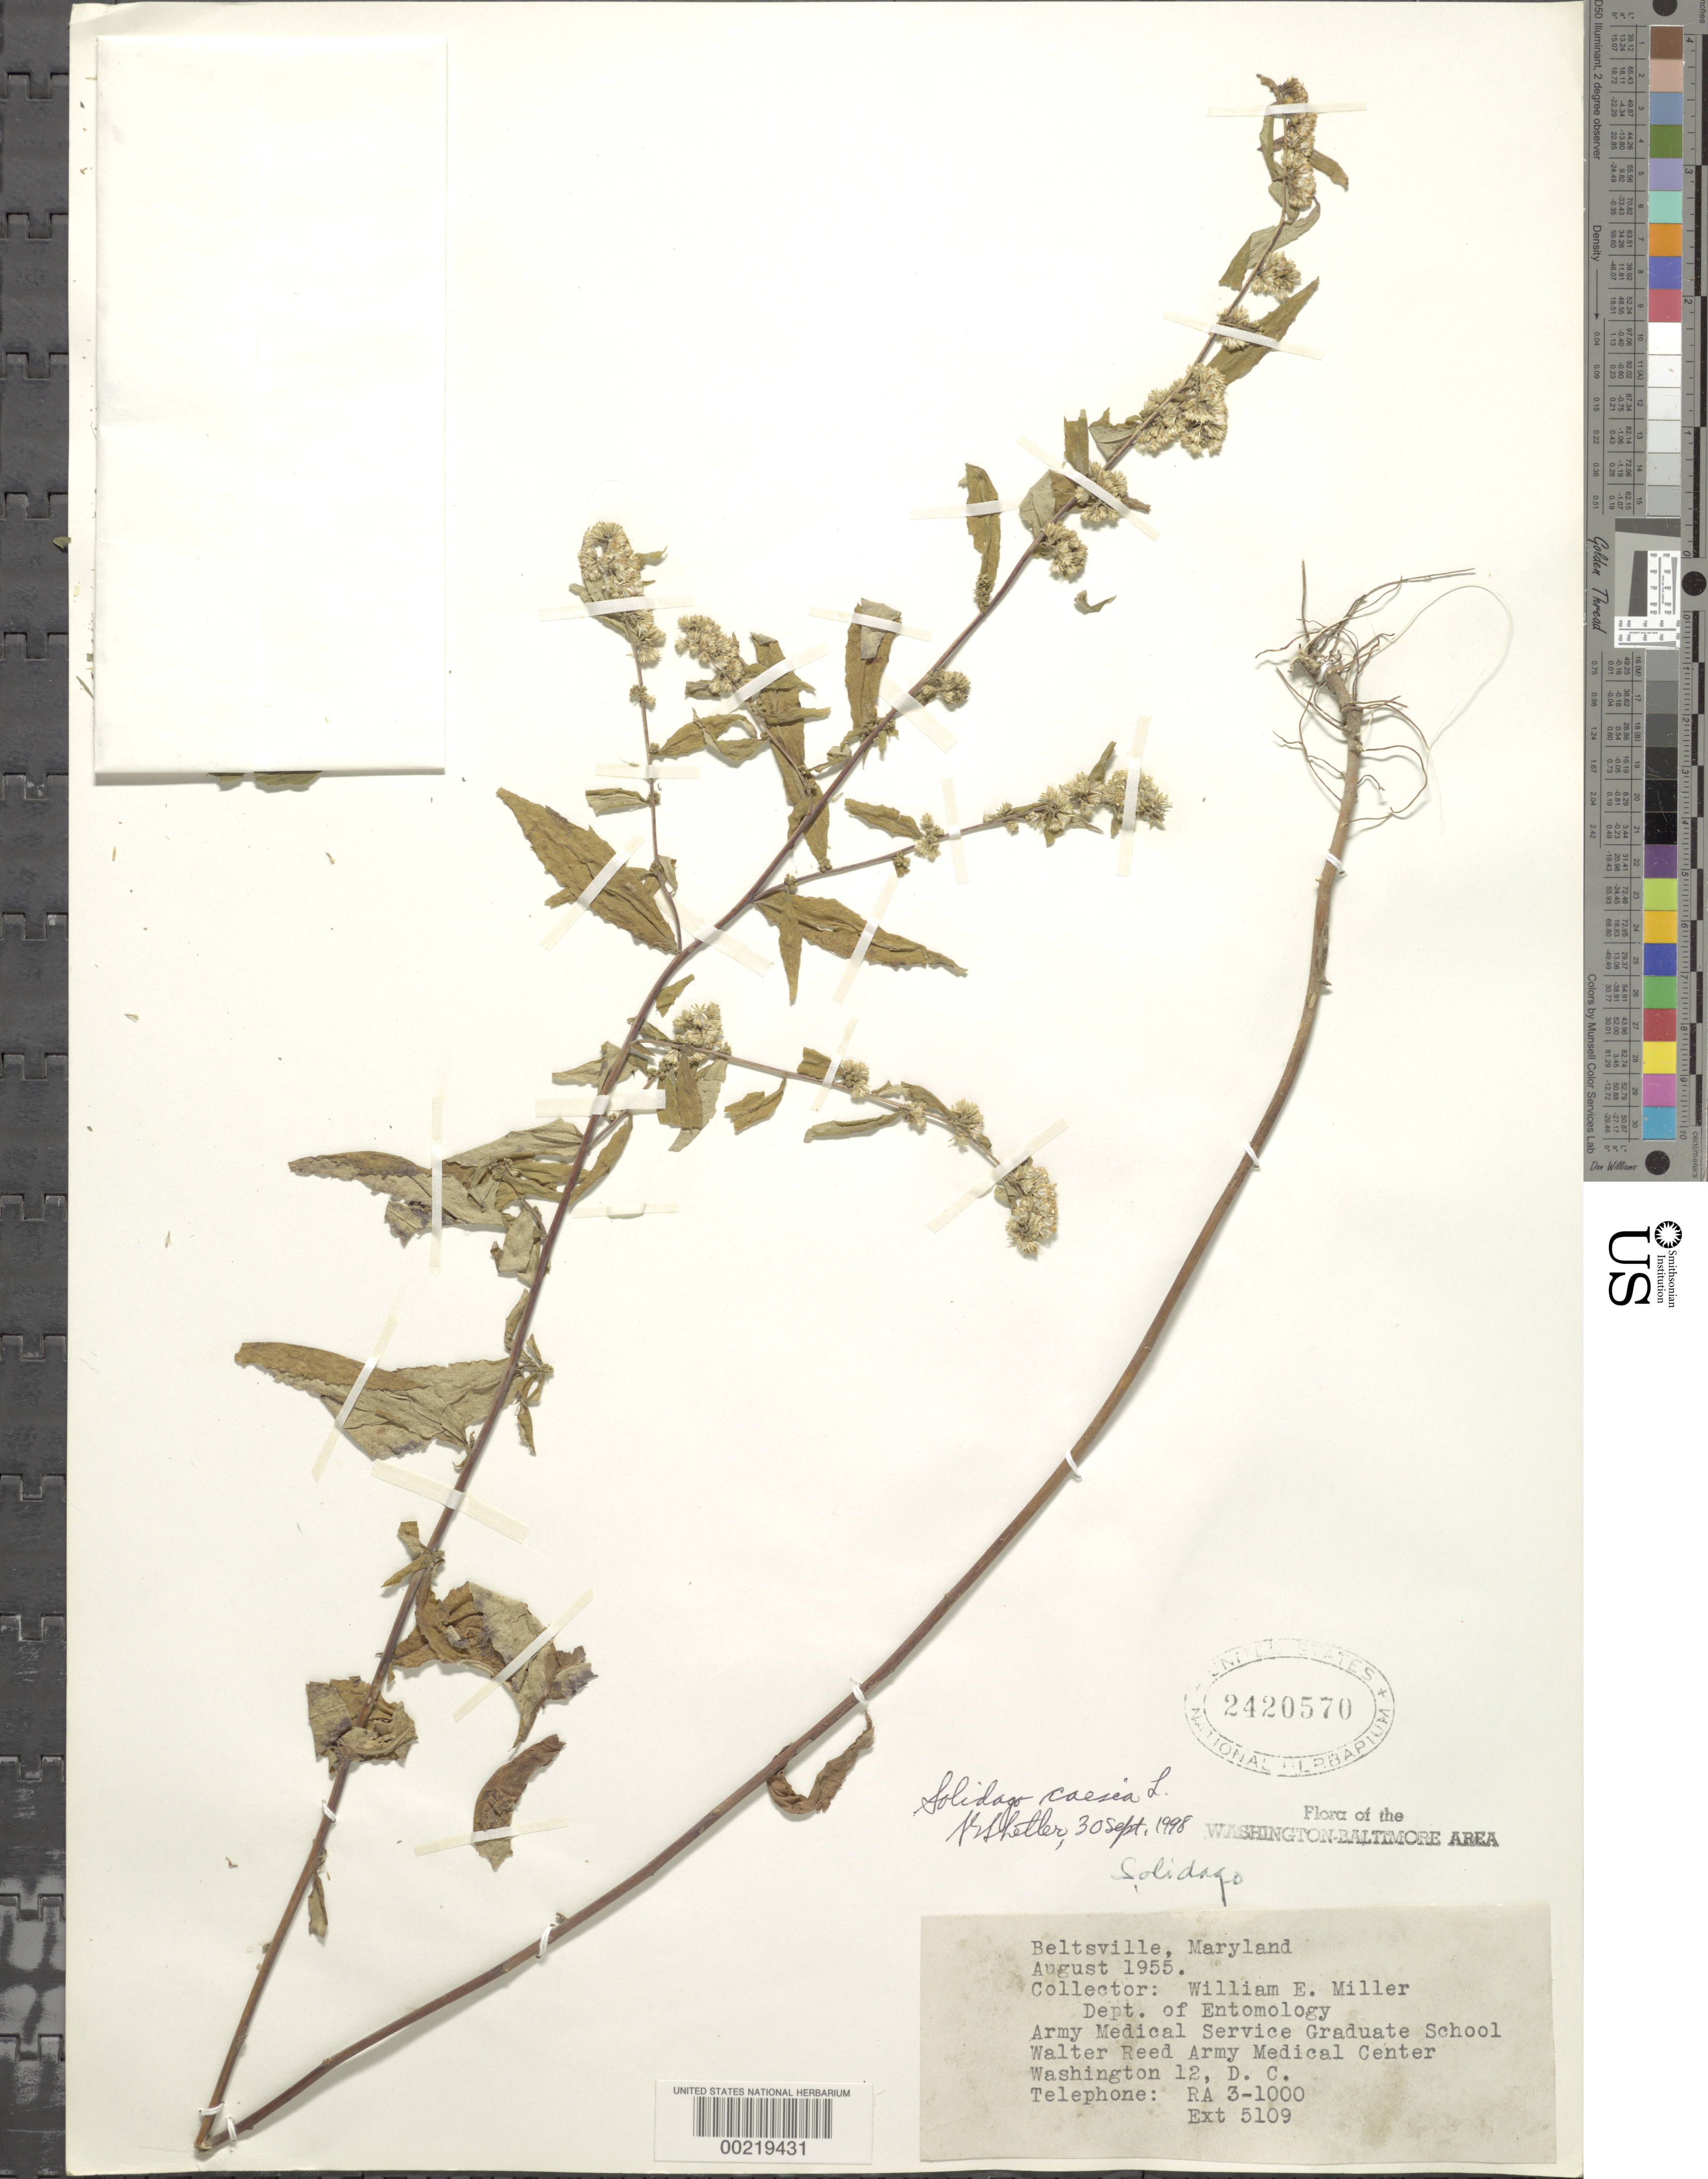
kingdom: Plantae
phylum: Tracheophyta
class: Magnoliopsida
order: Asterales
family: Asteraceae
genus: Solidago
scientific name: Solidago caesia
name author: L.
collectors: W. R. Miller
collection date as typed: Aug 1955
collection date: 1955-08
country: United States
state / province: Maryland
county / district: Montgomery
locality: Beltsville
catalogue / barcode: US 2420570